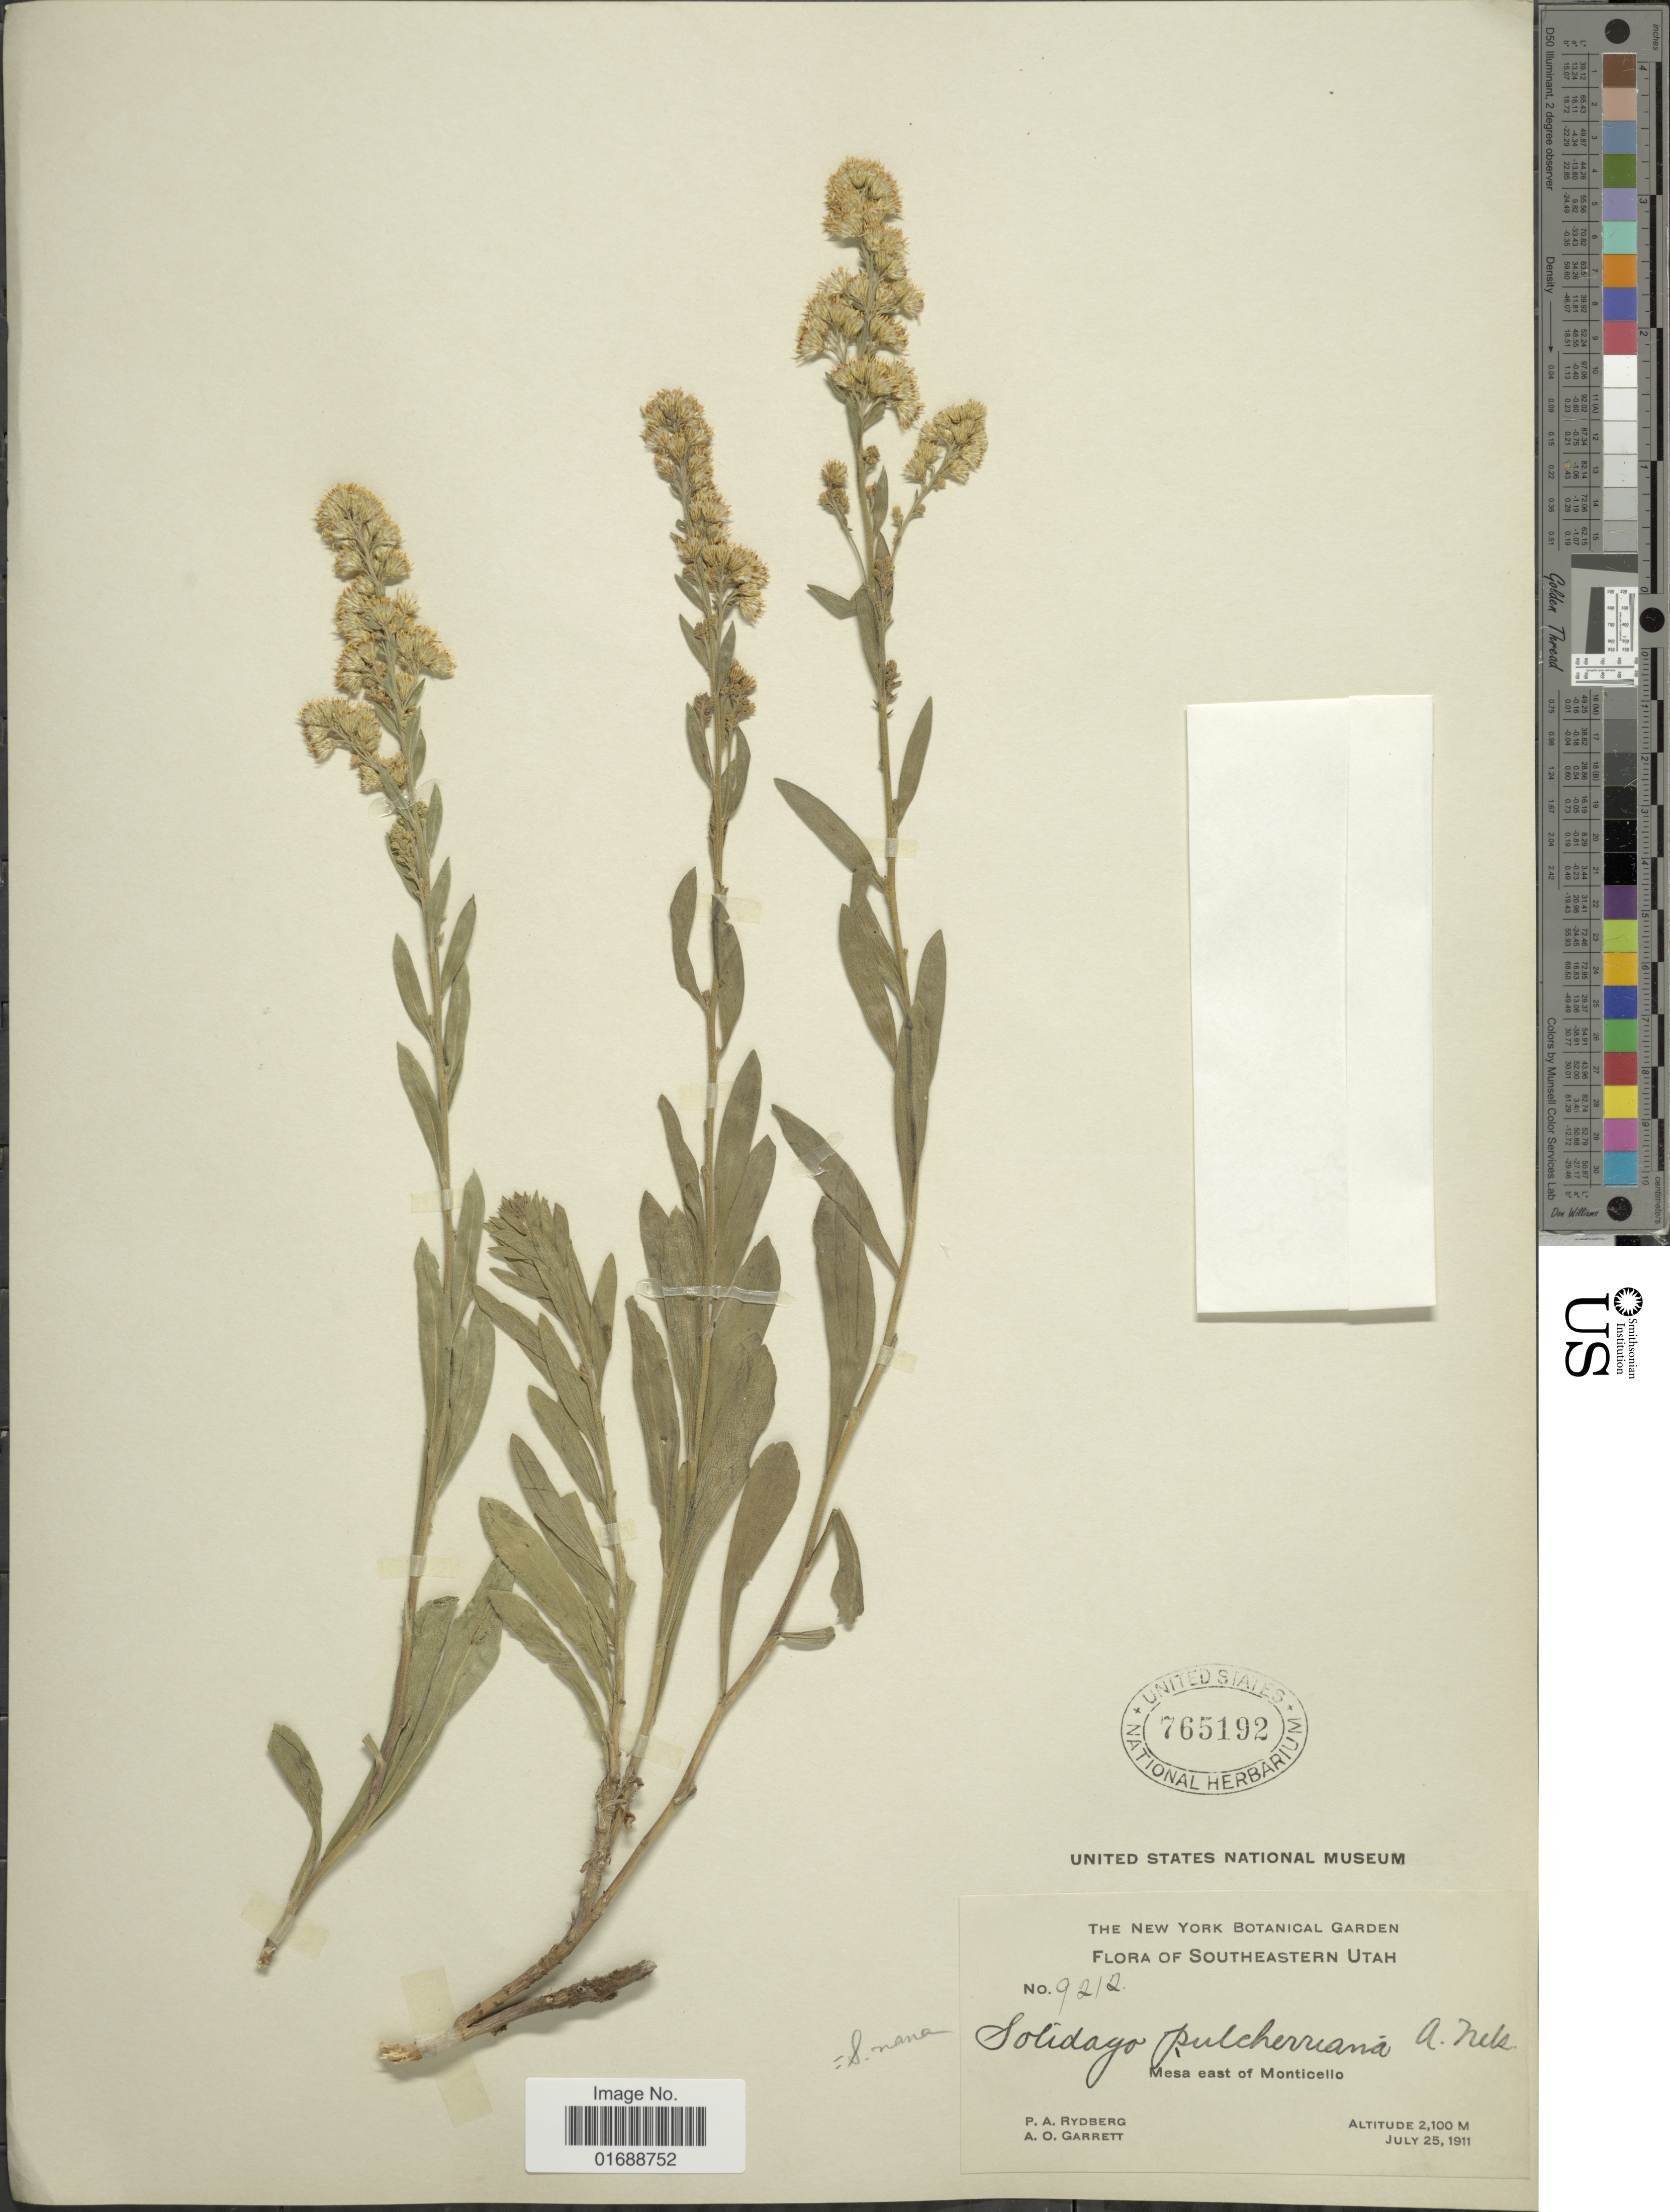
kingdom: Plantae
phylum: Tracheophyta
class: Magnoliopsida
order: Asterales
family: Asteraceae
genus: Solidago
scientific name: Solidago nana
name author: Nutt.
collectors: P. A. Rydberg & A. O. Garrett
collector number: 9212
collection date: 1911-07-25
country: United States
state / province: Utah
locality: Southeastern Utah, Mesa east of Monticello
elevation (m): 2100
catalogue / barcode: US 765192